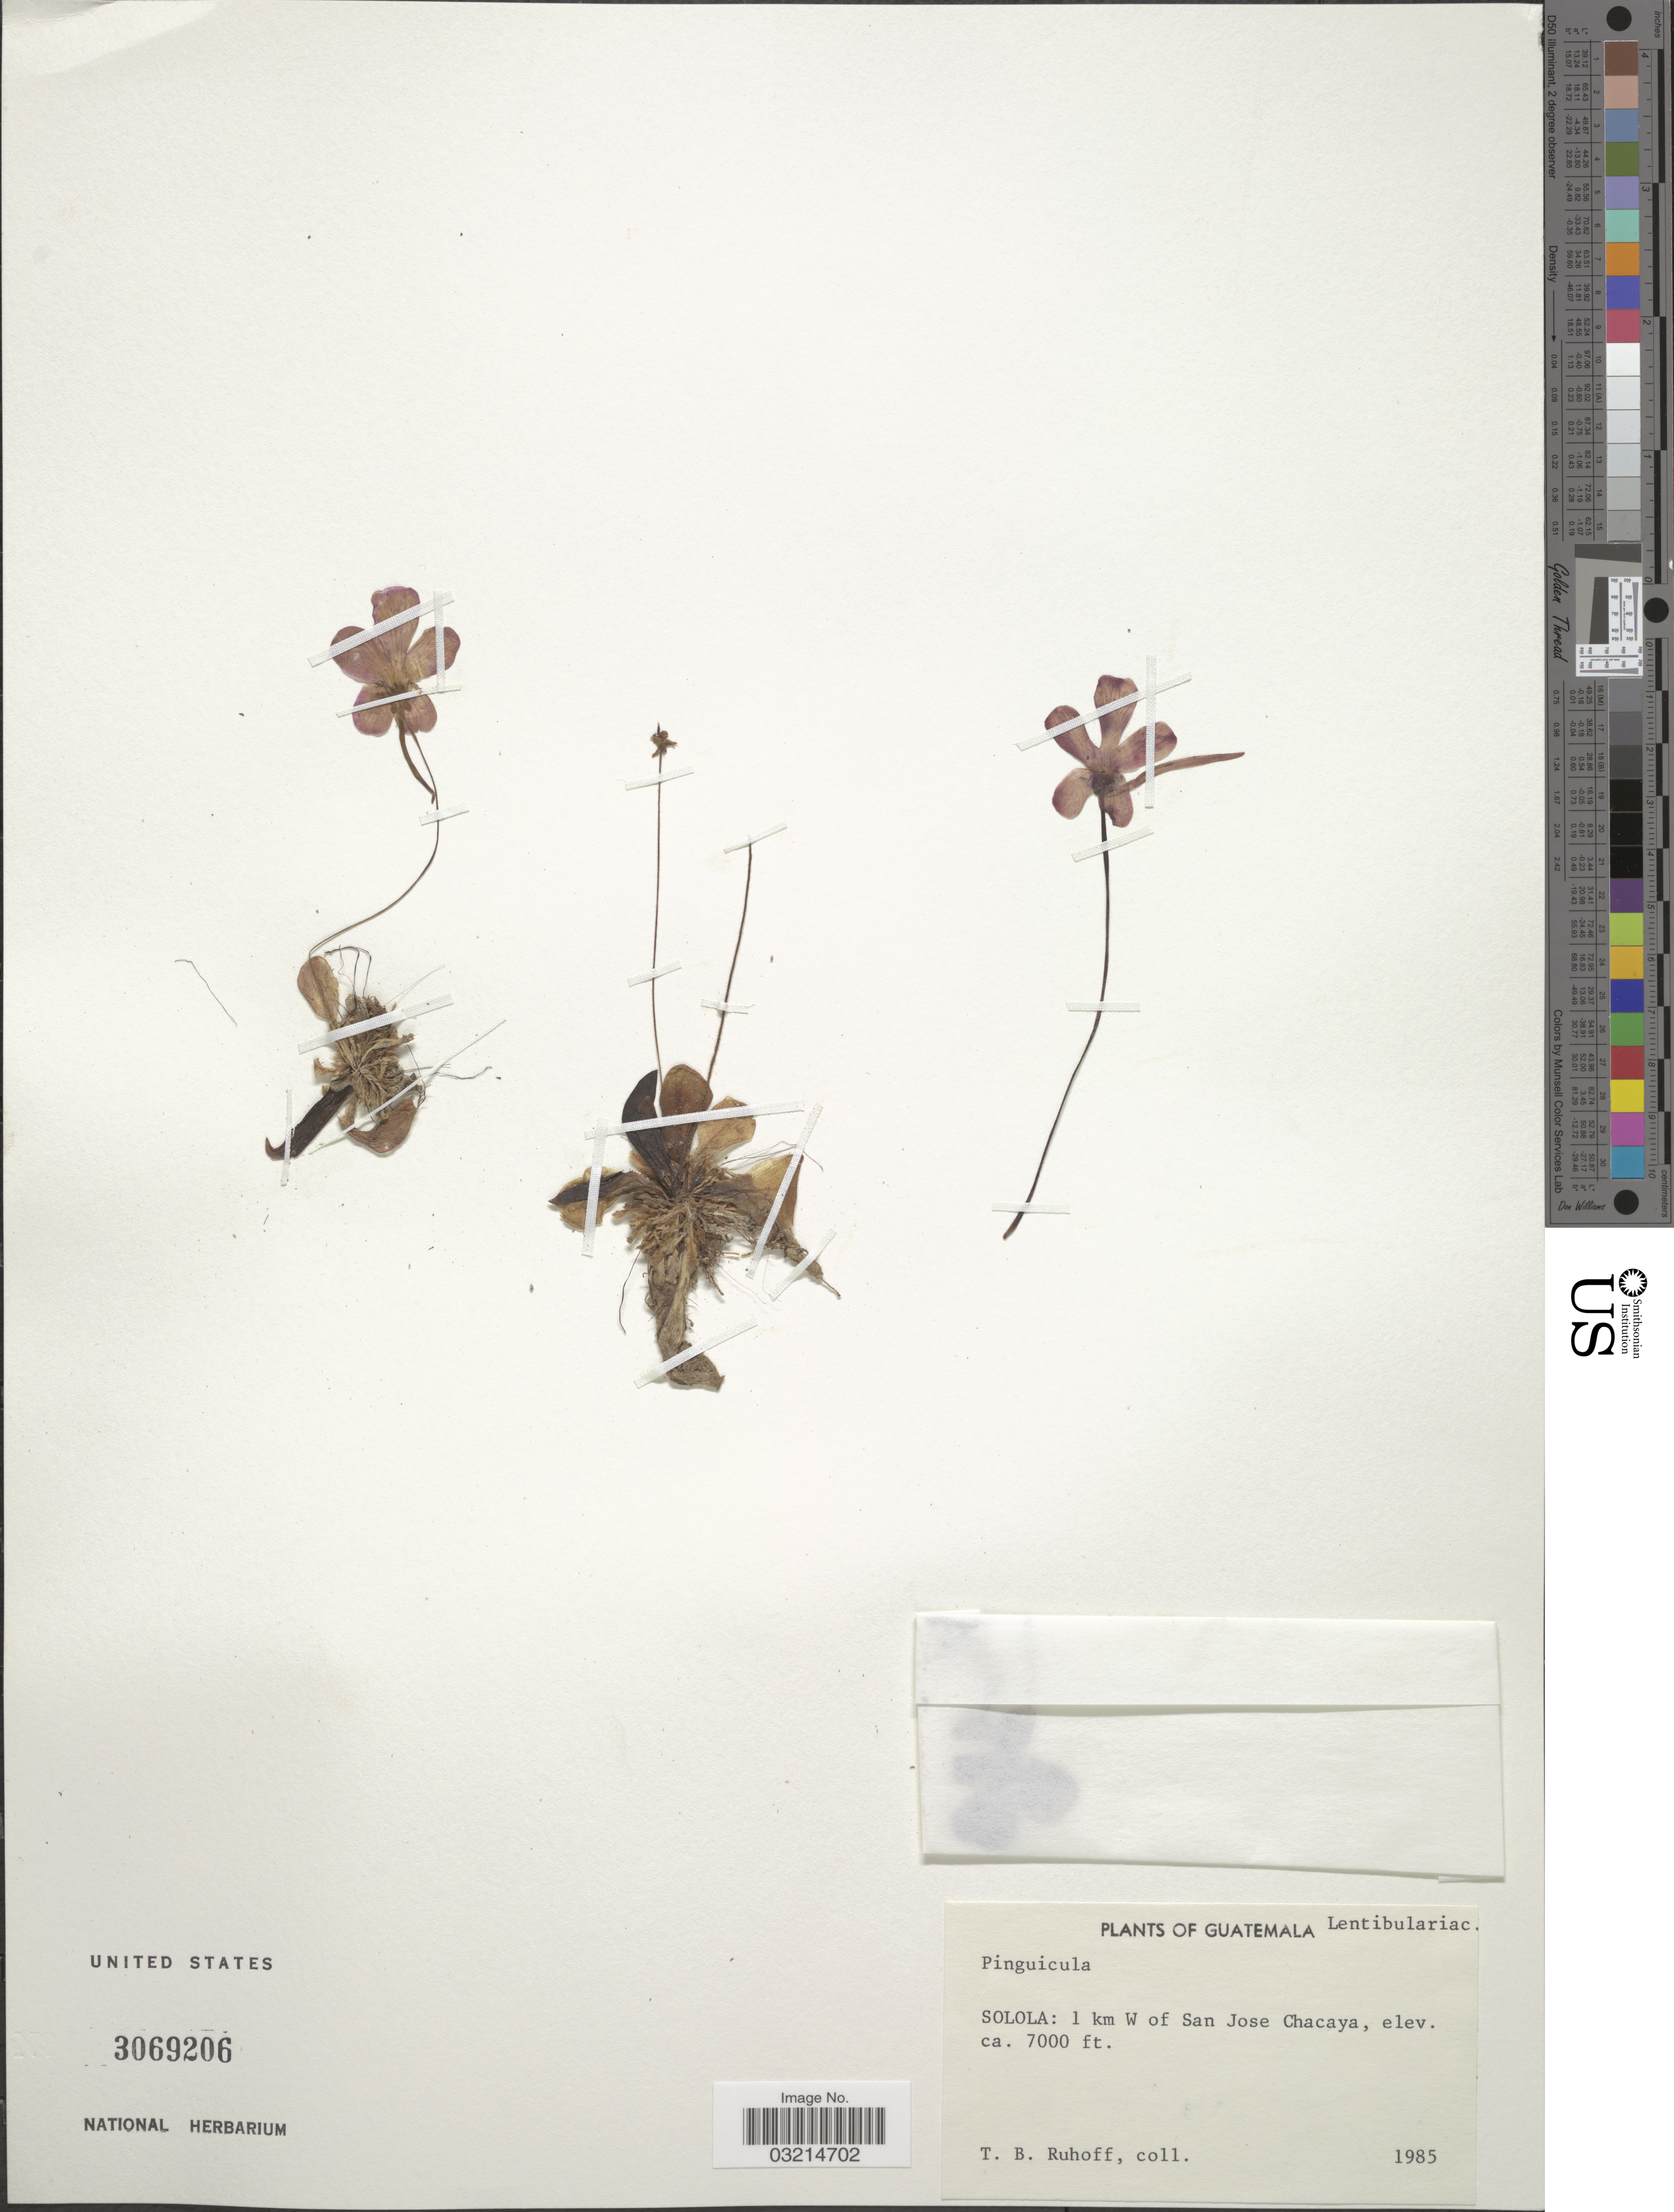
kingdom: Plantae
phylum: Tracheophyta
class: Magnoliopsida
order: Lamiales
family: Lentibulariaceae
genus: Pinguicula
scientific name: Pinguicula sp.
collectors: T. Ruhoff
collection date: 1985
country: Guatemala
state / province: Sololá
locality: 1 km W of San Jose Chacaya.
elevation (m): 2134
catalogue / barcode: US 3069206